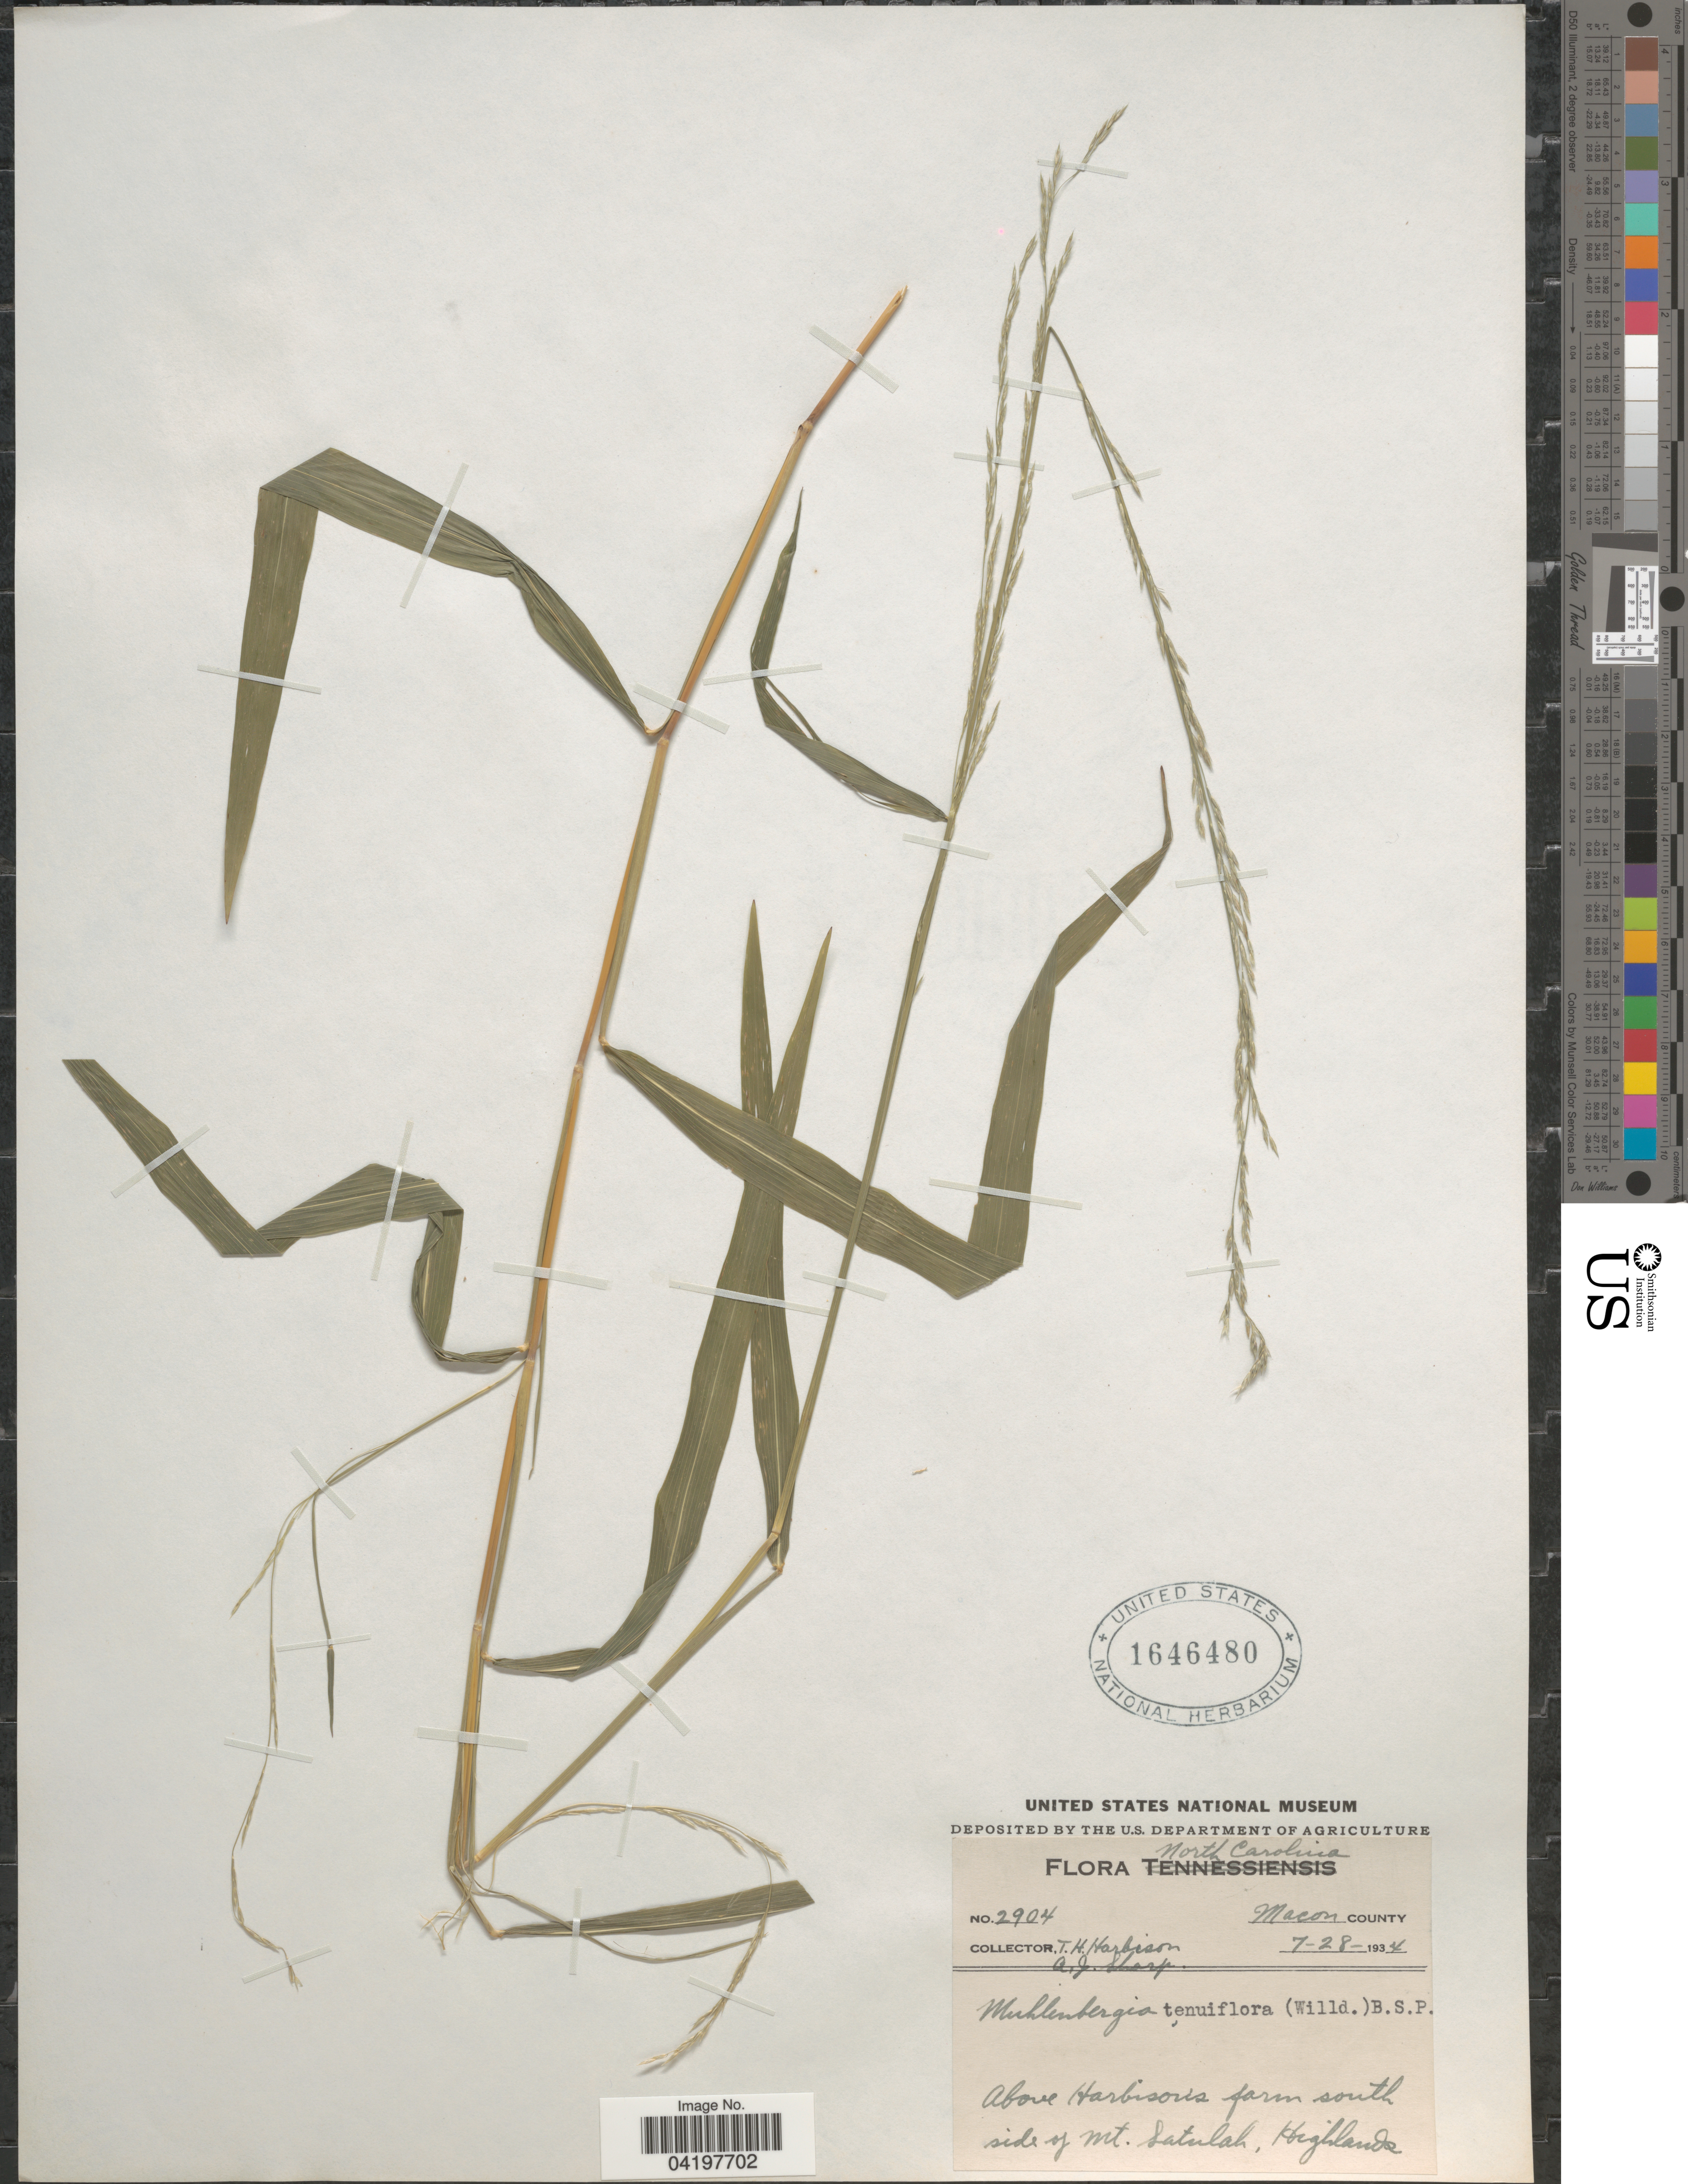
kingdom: Plantae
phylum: Tracheophyta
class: Liliopsida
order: Poales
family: Poaceae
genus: Muhlenbergia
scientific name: Muhlenbergia tenuiflora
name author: (Willd.) Britton, Stearns & Poggenb.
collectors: T. Harbison & A. J. Sharp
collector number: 2904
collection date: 1934-07-28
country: United States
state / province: North Carolina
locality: Macon county. Above Harbison's farm south side of Mt. Satulah, Highlands.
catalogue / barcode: US 1646480